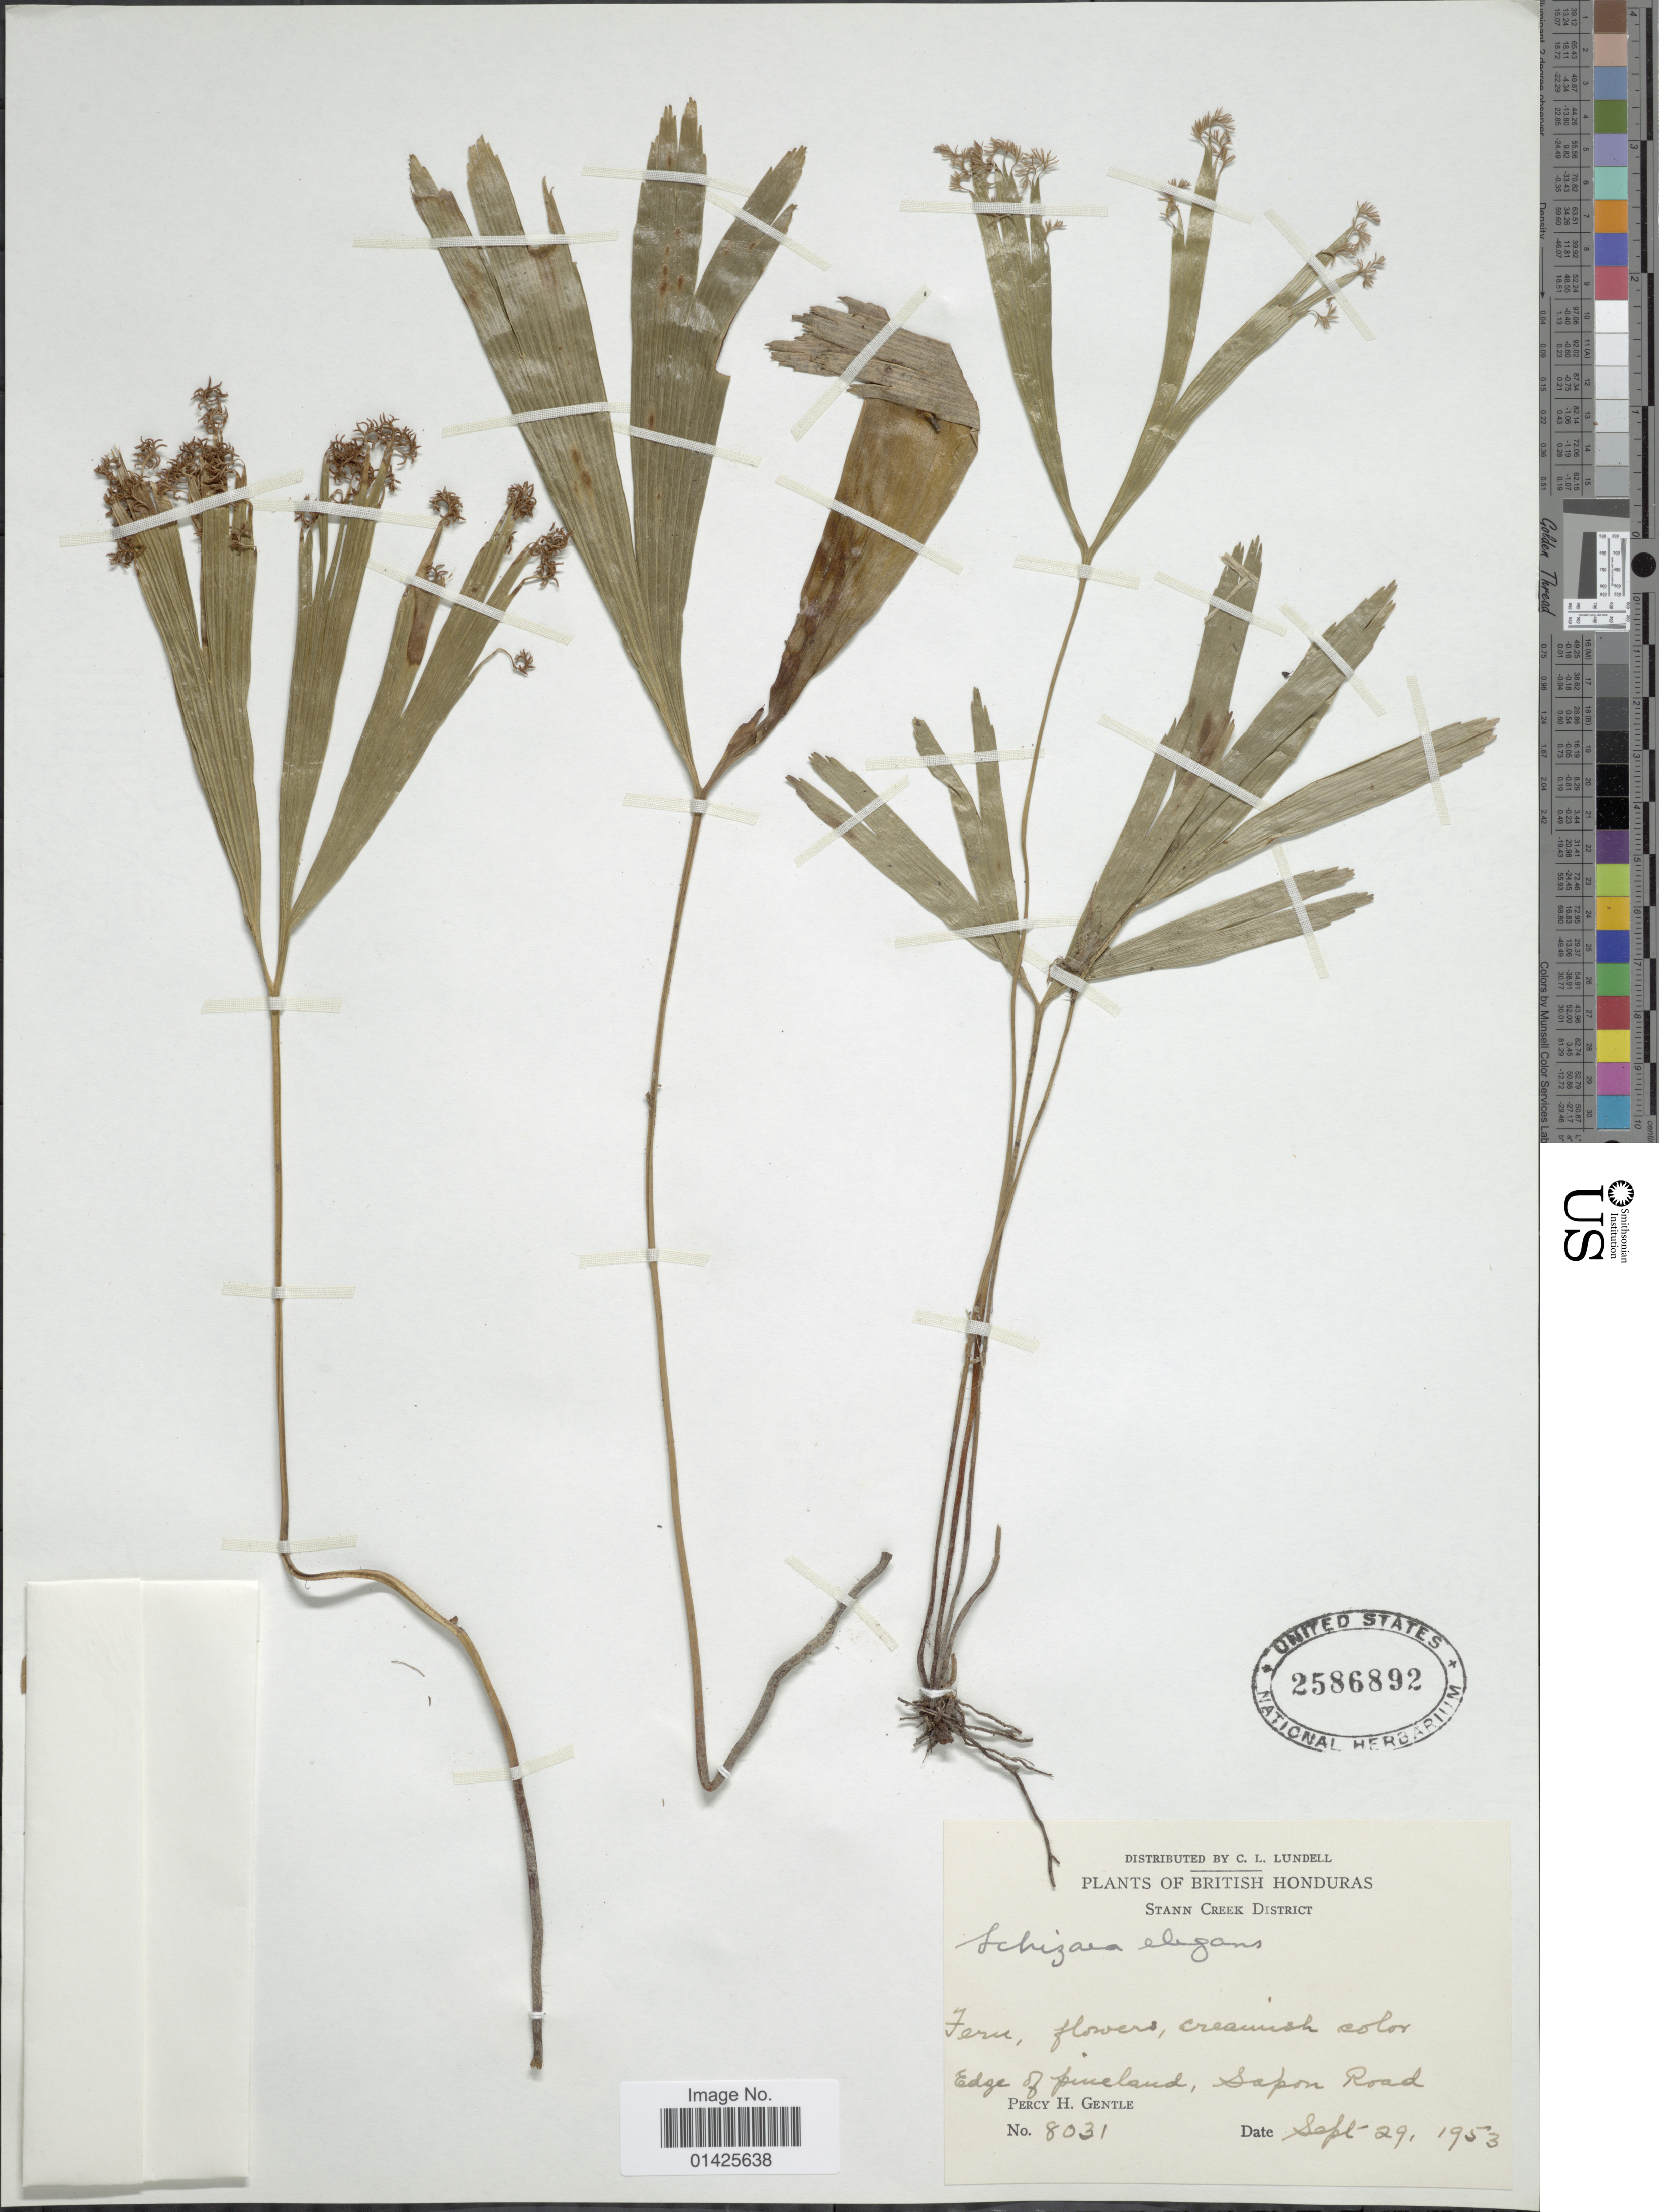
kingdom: Plantae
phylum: Tracheophyta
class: Polypodiopsida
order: Schizaeales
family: Schizaeaceae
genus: Schizaea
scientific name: Schizaea elegans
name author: (Vahl) Sw.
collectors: P. H. Gentle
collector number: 8031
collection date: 1953-09-29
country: Belize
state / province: Stann Creek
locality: Edge of pineland, Sapon Road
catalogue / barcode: US 2586892